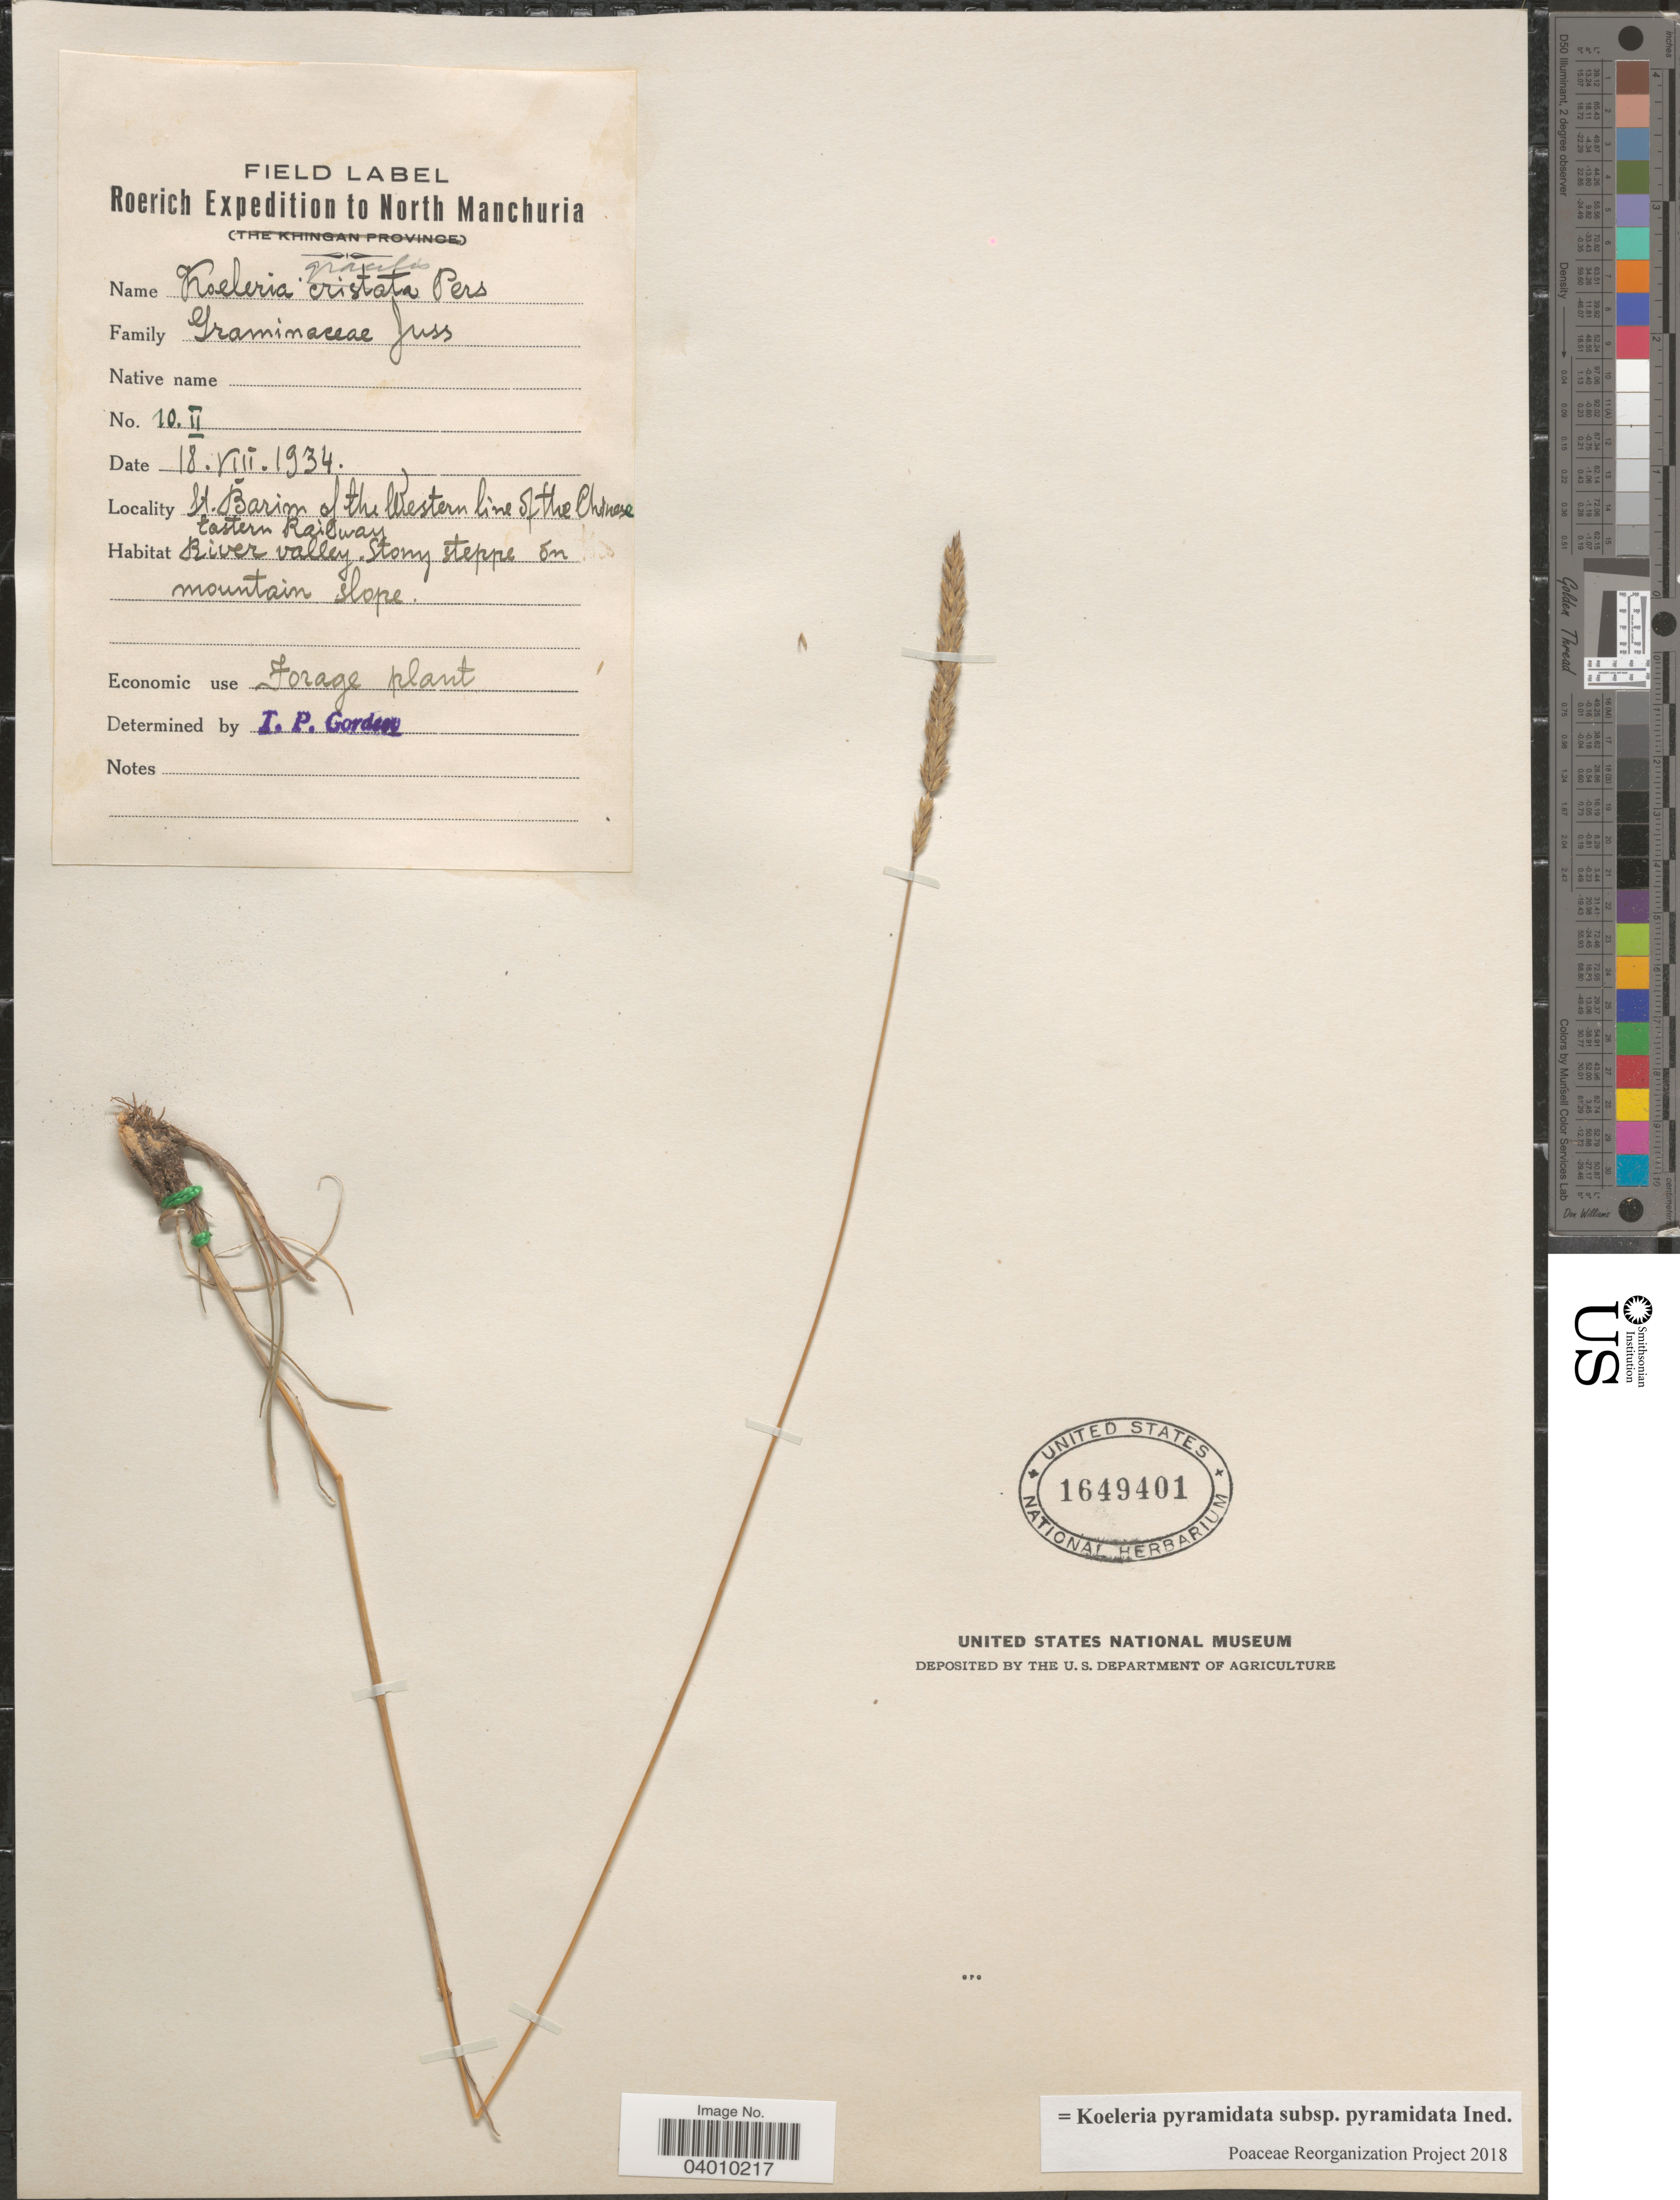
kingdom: Plantae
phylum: Tracheophyta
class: Liliopsida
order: Poales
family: Poaceae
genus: Koeleria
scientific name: Koeleria pyramidata subsp. pyramidata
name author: (Lam.) P. Beauv.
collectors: Roerich Expedition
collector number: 10.II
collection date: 1934-08-18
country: China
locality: North Manchuria. St. Barim of the Western line of the Chinese Eastern Railway.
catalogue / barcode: US 1649401